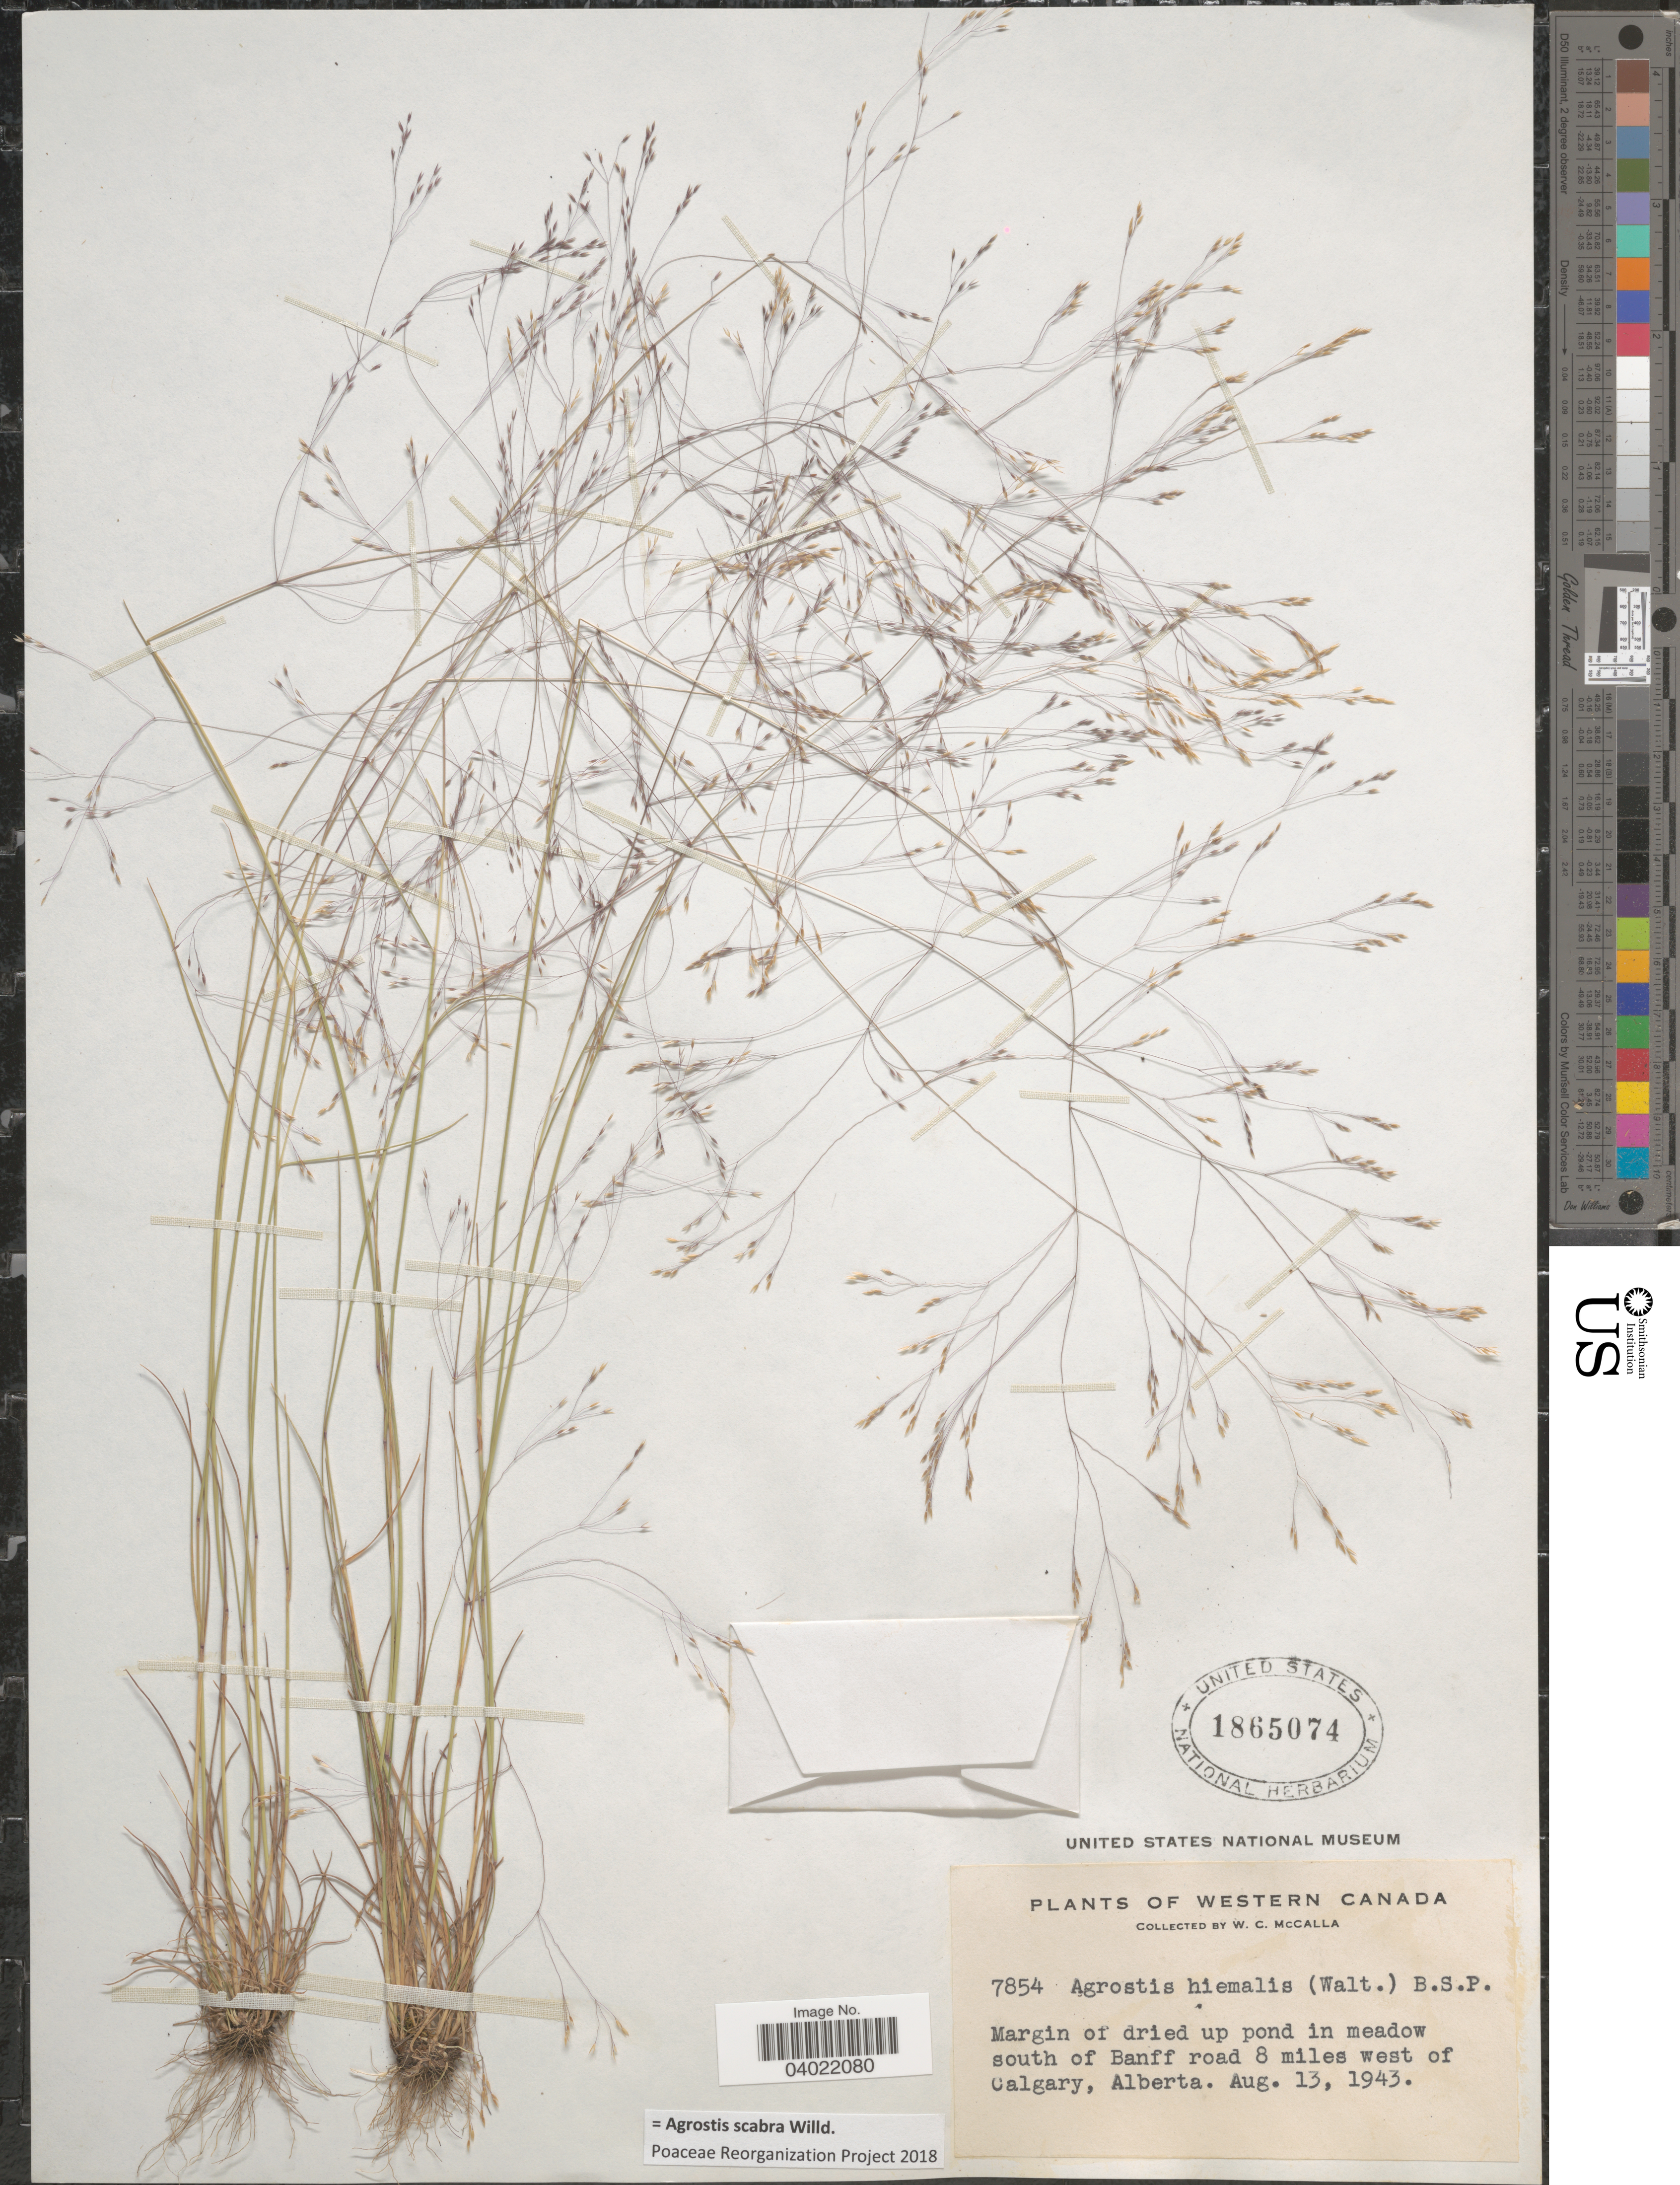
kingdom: Plantae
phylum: Tracheophyta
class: Liliopsida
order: Poales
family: Poaceae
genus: Agrostis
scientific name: Agrostis scabra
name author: Willd.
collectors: W. McCalla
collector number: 7854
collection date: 1943-08-13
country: Canada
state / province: Alberta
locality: Western Canada. Margin of dried up pond in meadow south of Banff road 8 miles west of Calgary.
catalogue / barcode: US 1865074